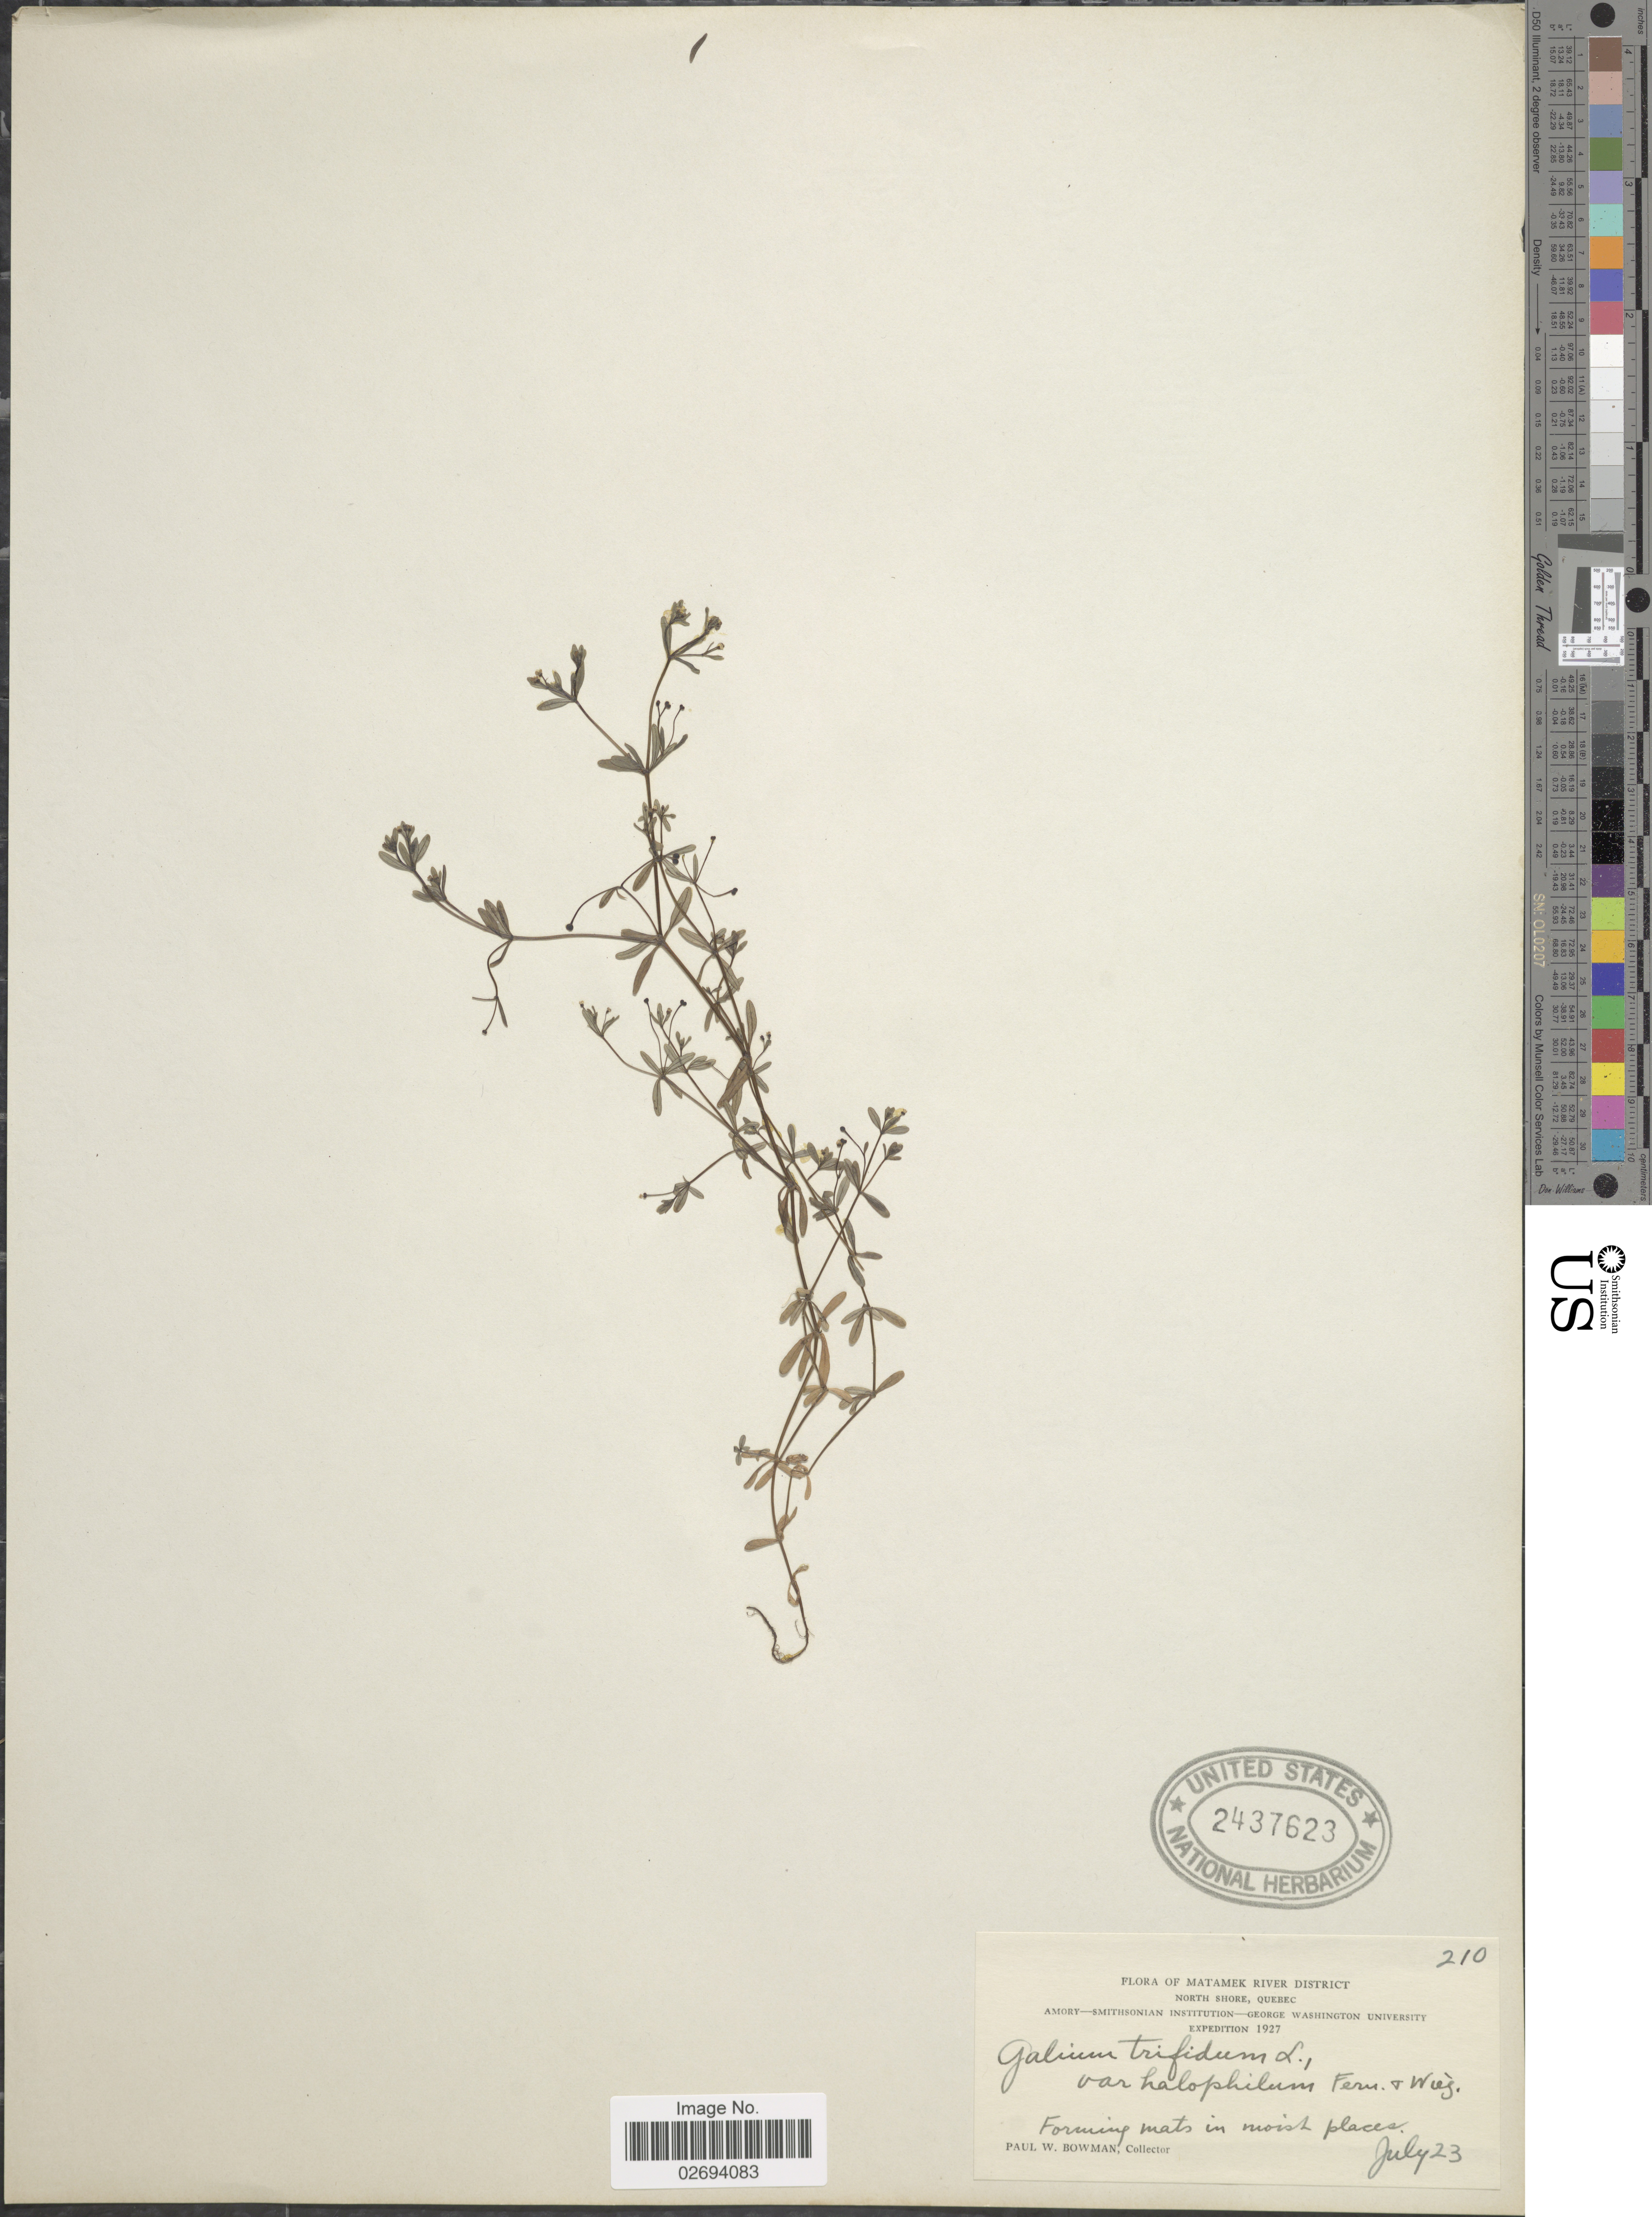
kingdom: Plantae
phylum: Tracheophyta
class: Magnoliopsida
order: Gentianales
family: Rubiaceae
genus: Galium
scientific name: Galium trifidum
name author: L.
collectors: P. Bowman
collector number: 210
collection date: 1927-07-23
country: Canada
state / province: Quebec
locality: Matamek River District, North Shore, Forming mats in moist places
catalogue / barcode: US 2437623